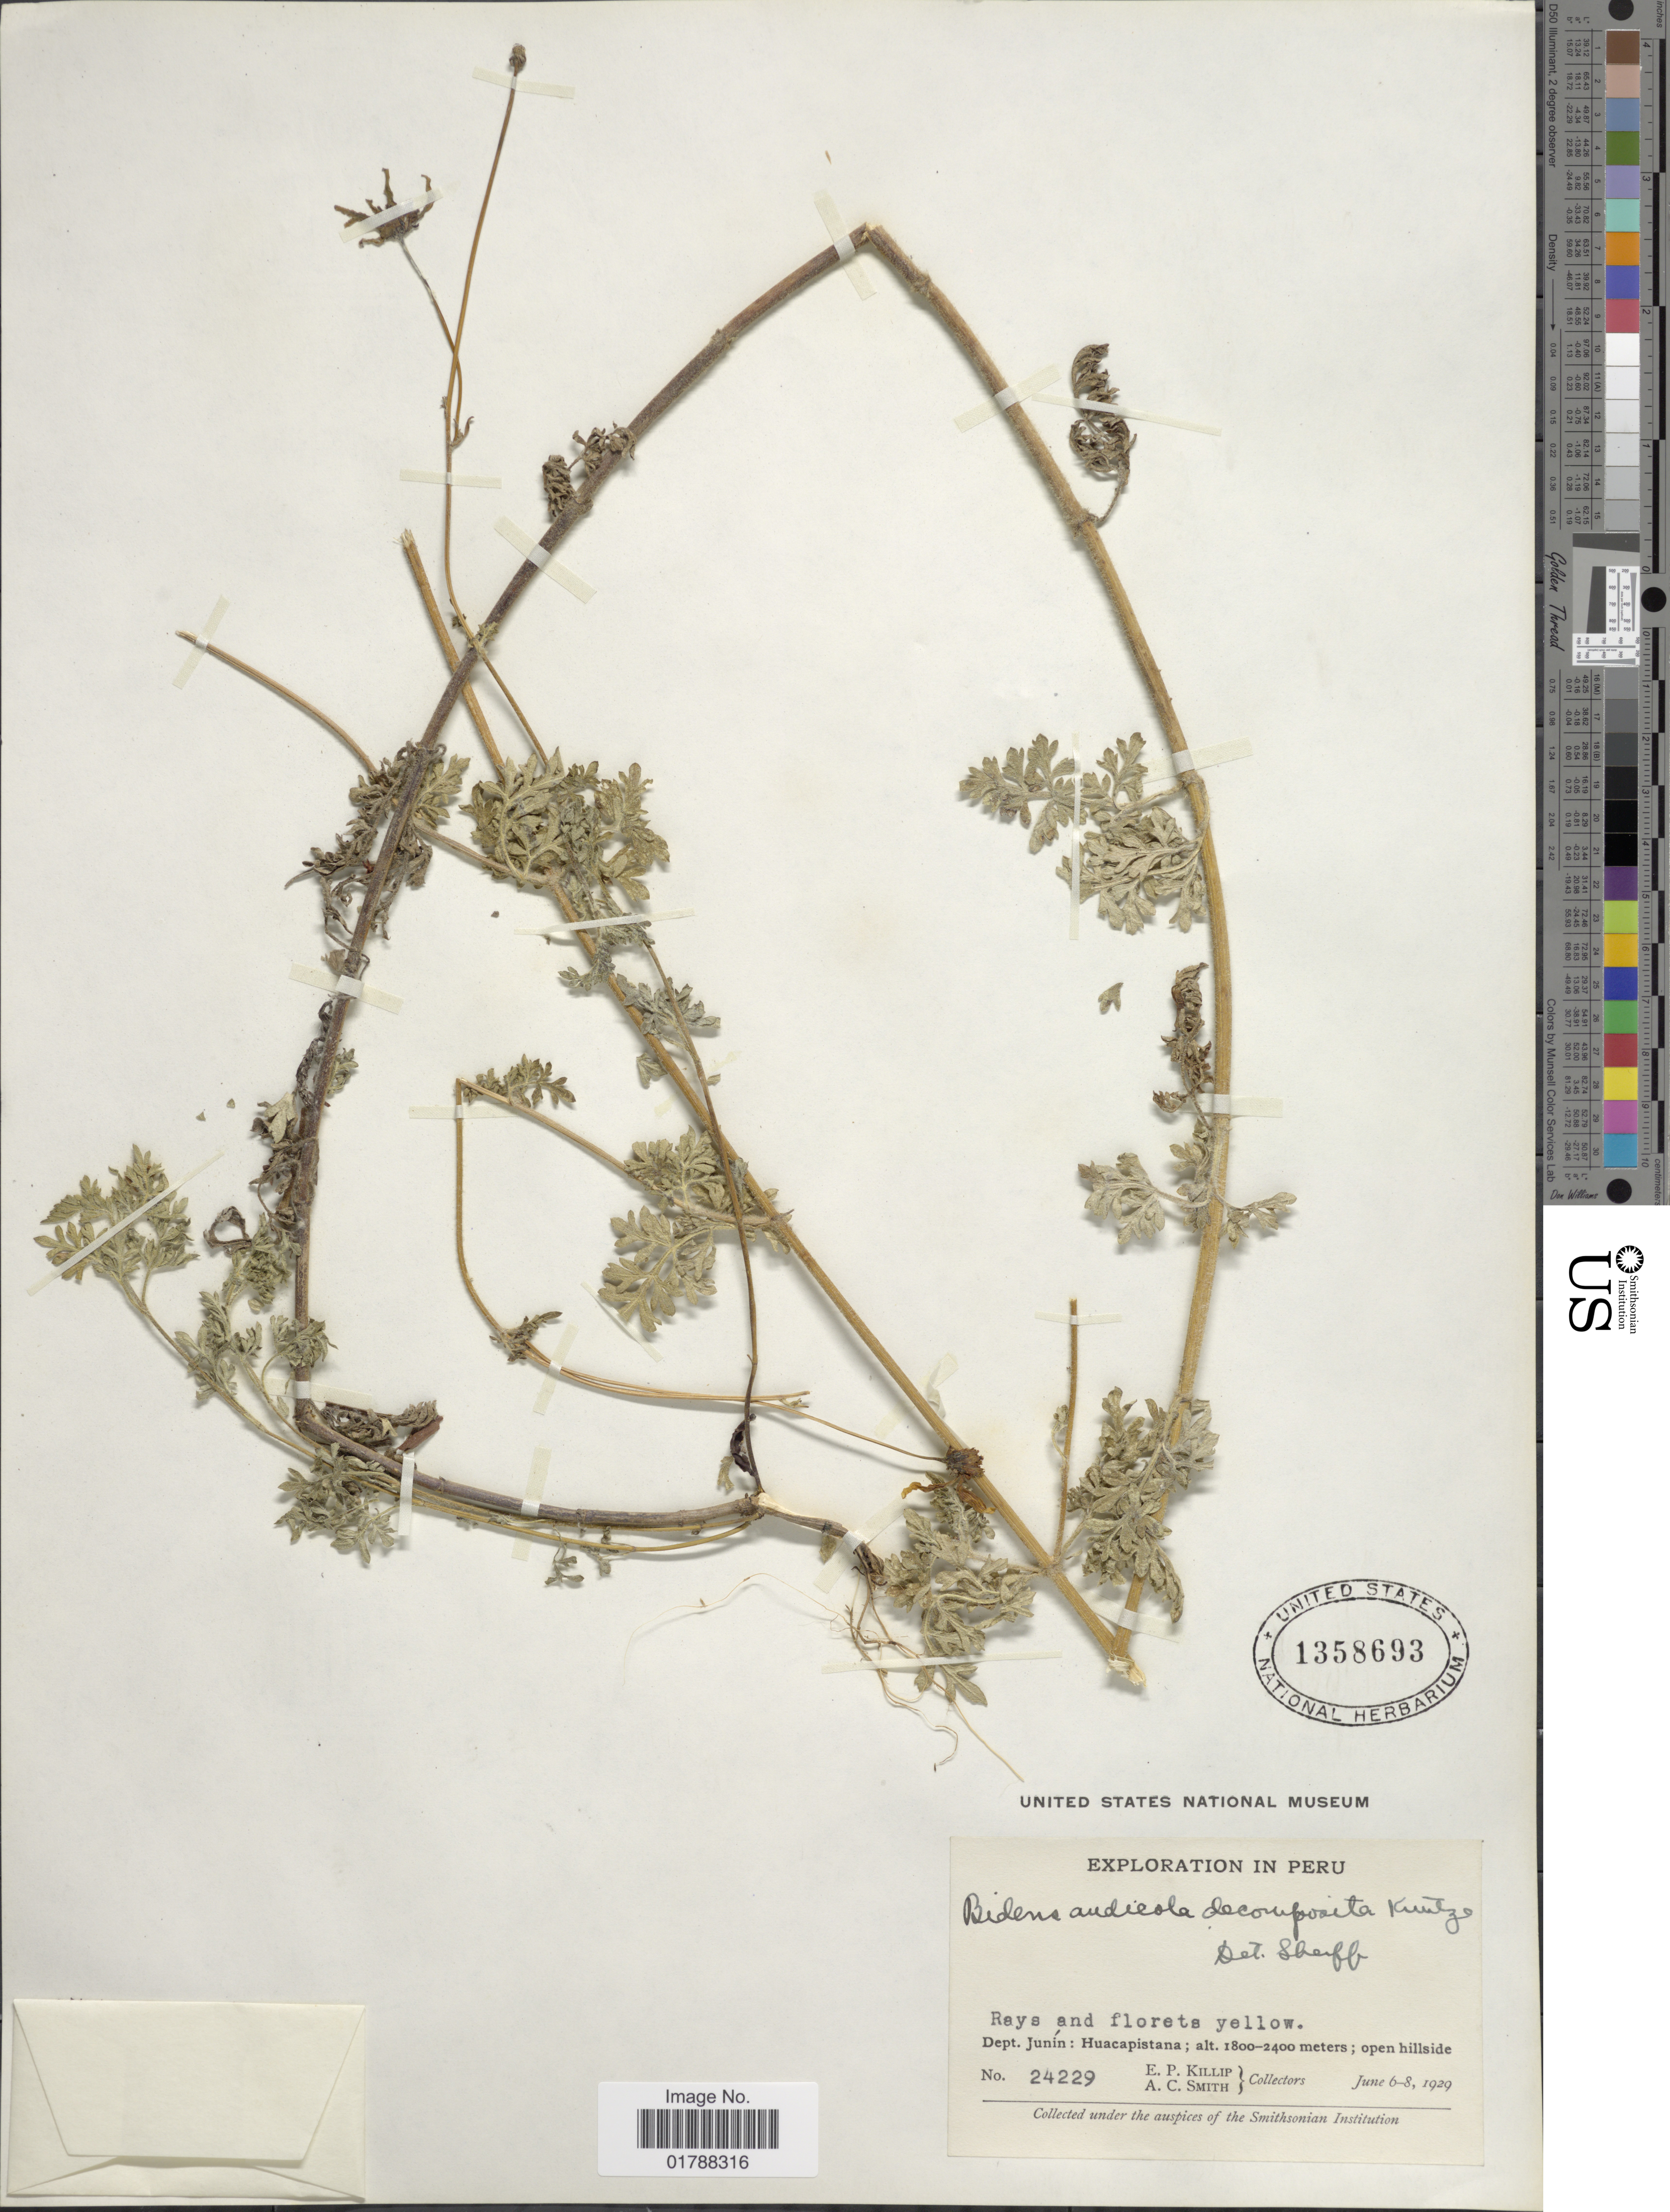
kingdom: Plantae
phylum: Tracheophyta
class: Magnoliopsida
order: Asterales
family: Asteraceae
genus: Bidens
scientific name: Bidens andicola var. decomposita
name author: Kuntze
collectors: E. P. Killip & A. C. Smith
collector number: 24229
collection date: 1929-06-06/1929-06-08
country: Peru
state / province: Junín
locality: Huacapistana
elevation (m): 1800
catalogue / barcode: US 1358693